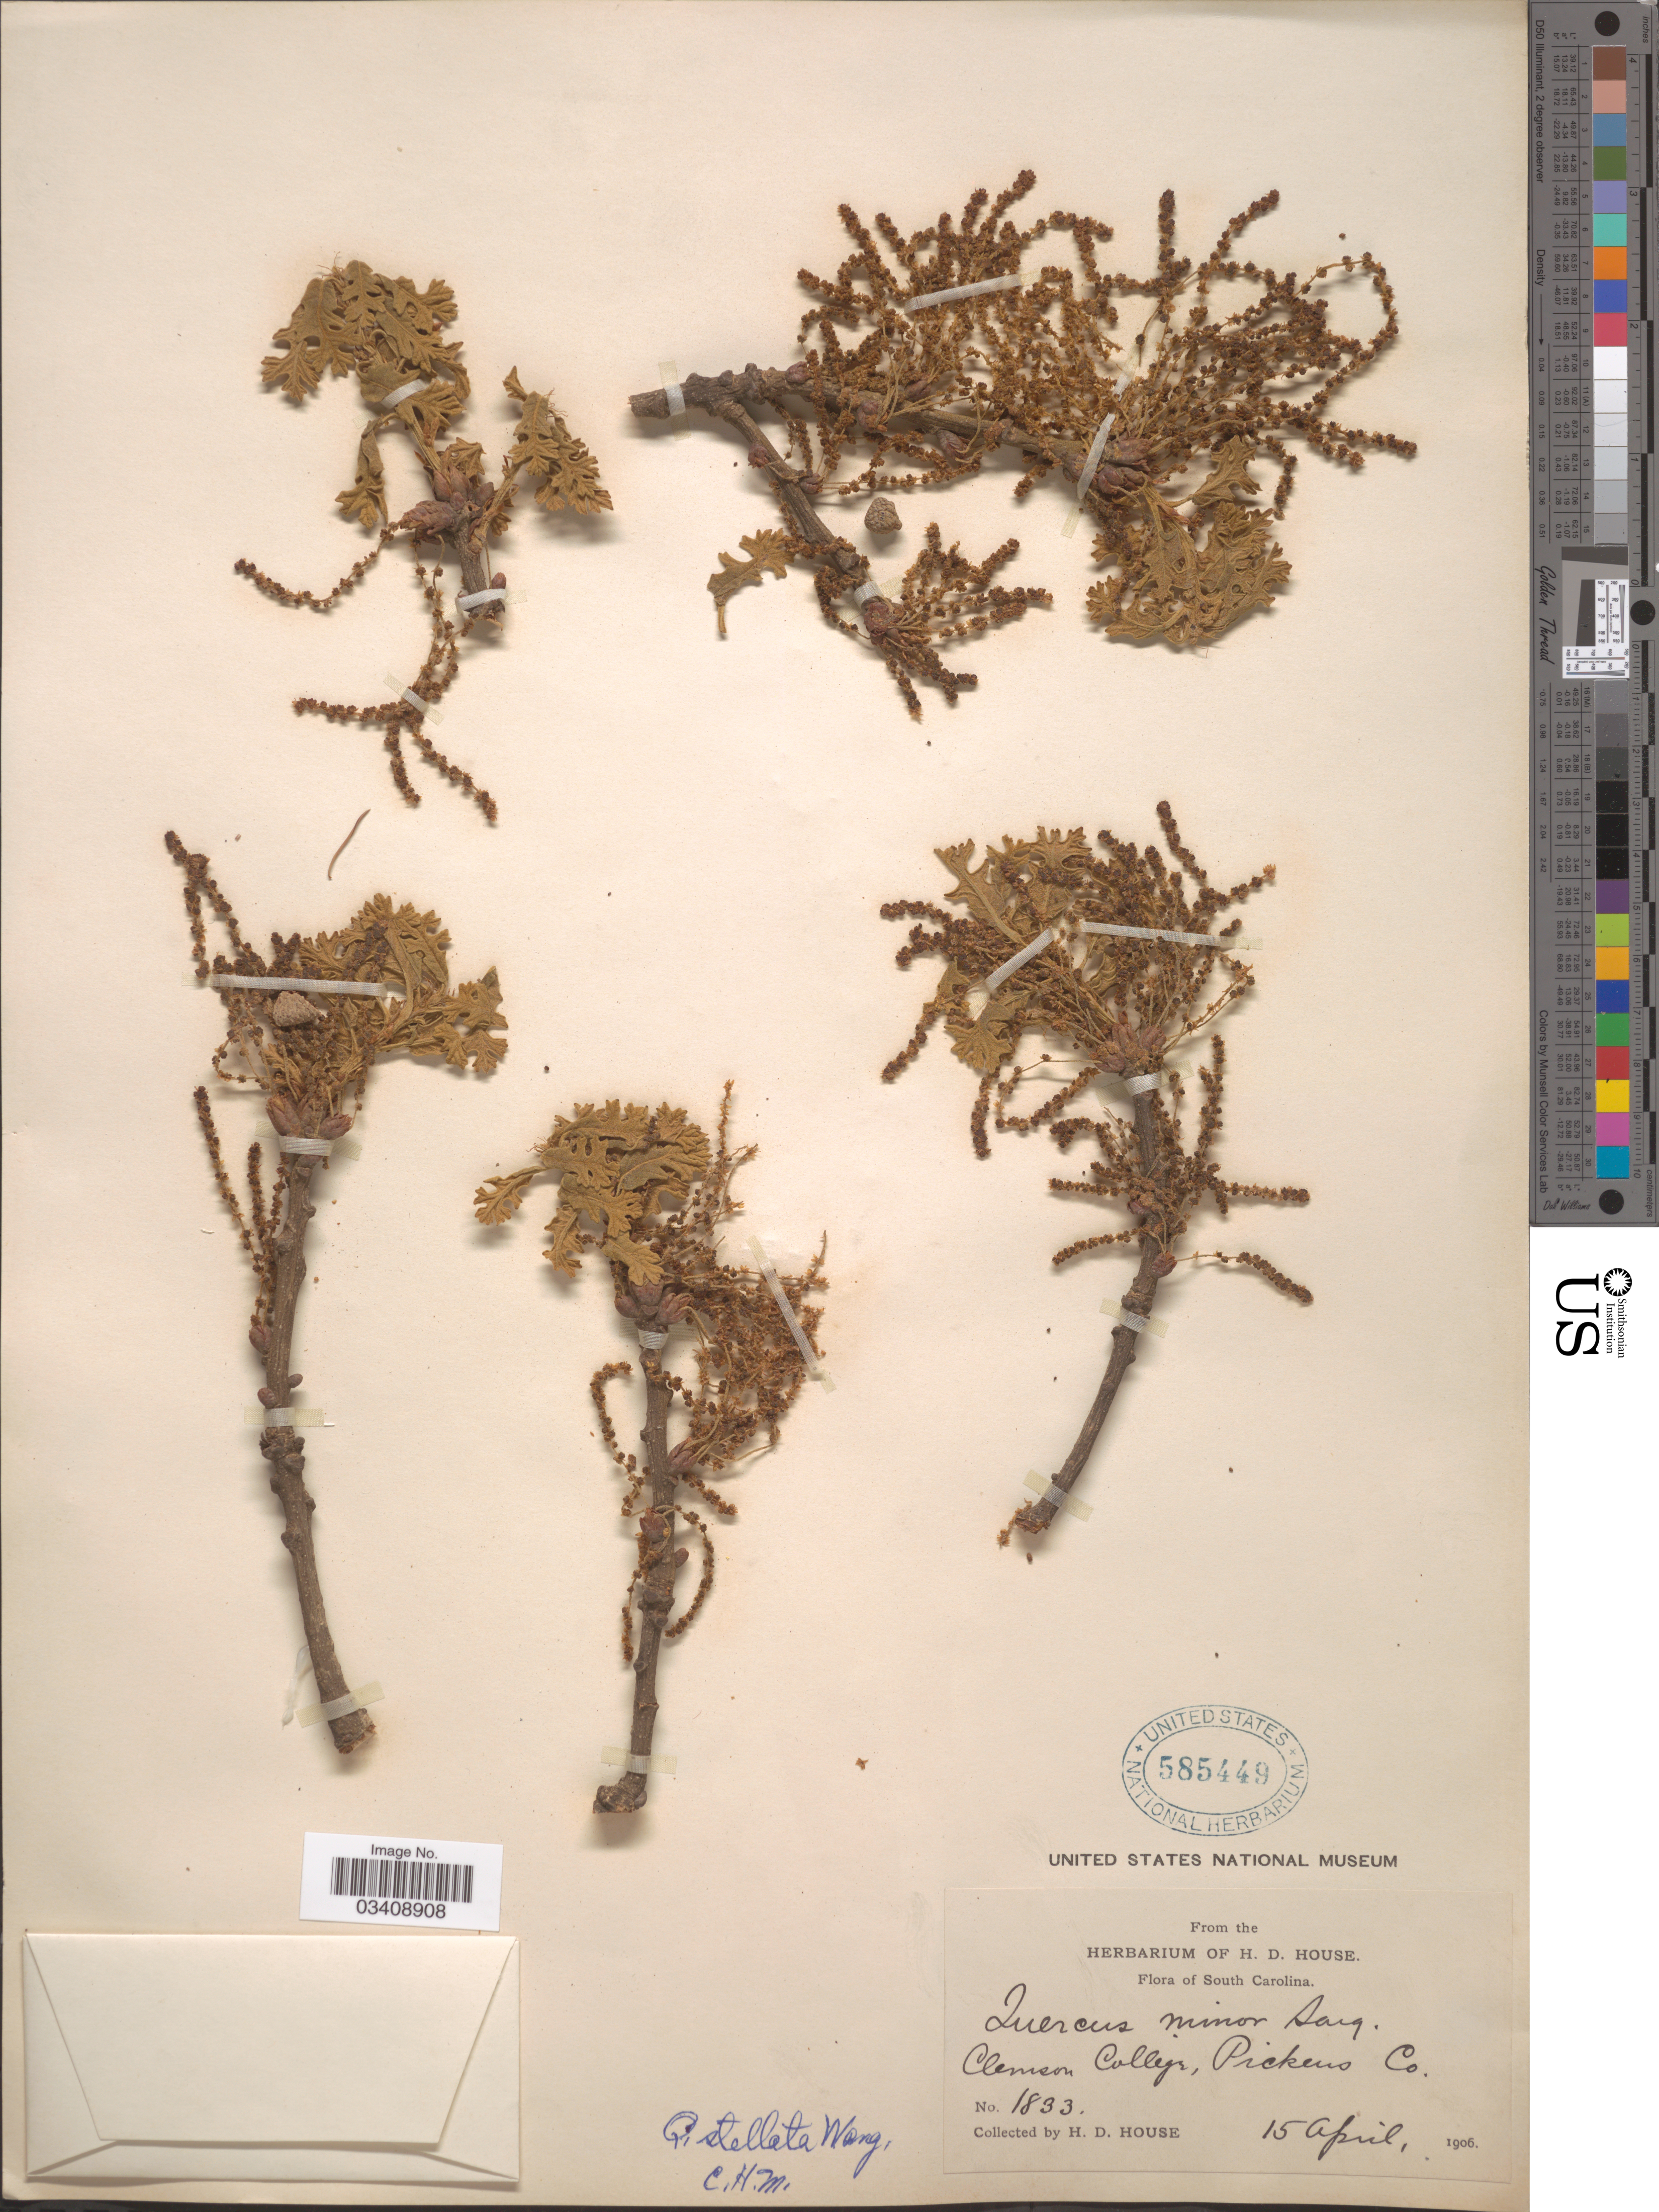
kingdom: Plantae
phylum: Tracheophyta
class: Magnoliopsida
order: Fagales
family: Fagaceae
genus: Quercus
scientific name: Quercus stellata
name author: Wangenh.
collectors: H. D. House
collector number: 1833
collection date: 1906-04-15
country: United States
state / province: South Carolina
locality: Clemson College, Pickens Co.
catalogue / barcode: US 585449